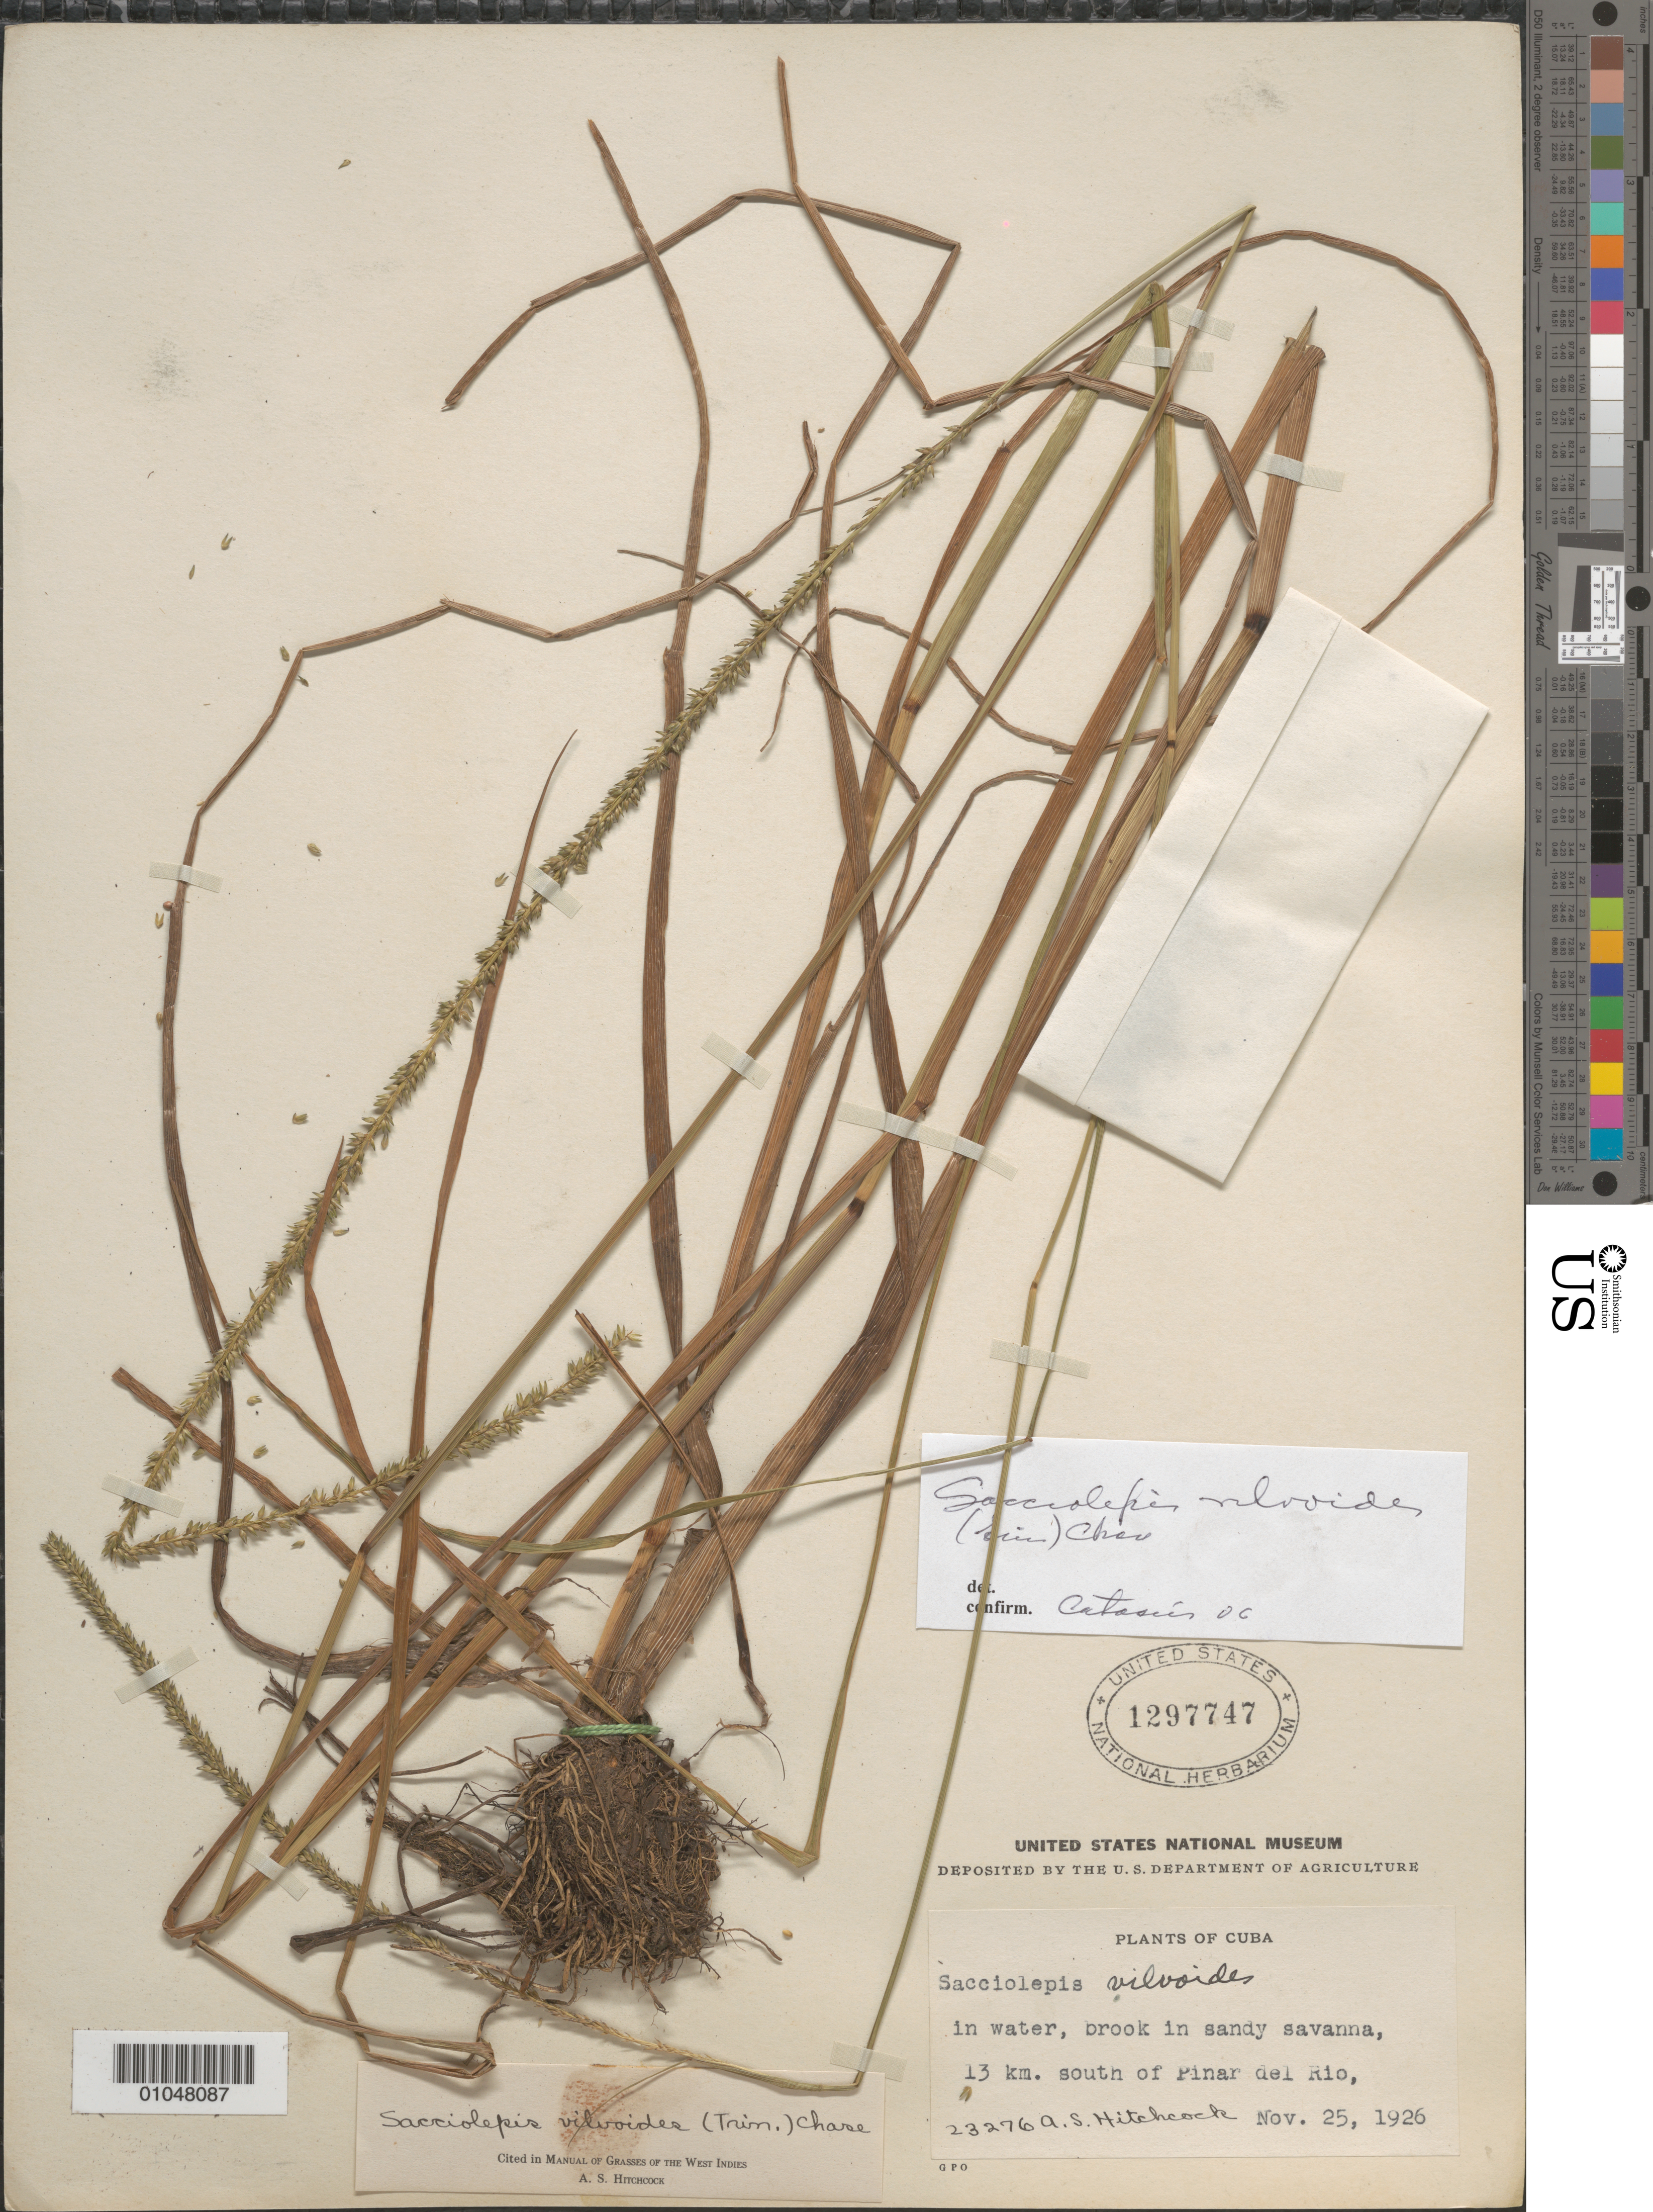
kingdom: Plantae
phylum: Tracheophyta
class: Liliopsida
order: Poales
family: Poaceae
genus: Sacciolepis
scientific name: Sacciolepis vilvoides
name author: (Trin.) Chase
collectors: A. S. Hitchcock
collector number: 23276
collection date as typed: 25 Nov 1926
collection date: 1926-11-25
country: Cuba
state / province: Pinar del Rio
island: Cuba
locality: In water, brook in sandy savanna 13 km S of Pinar del Rio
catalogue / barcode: US 1297747